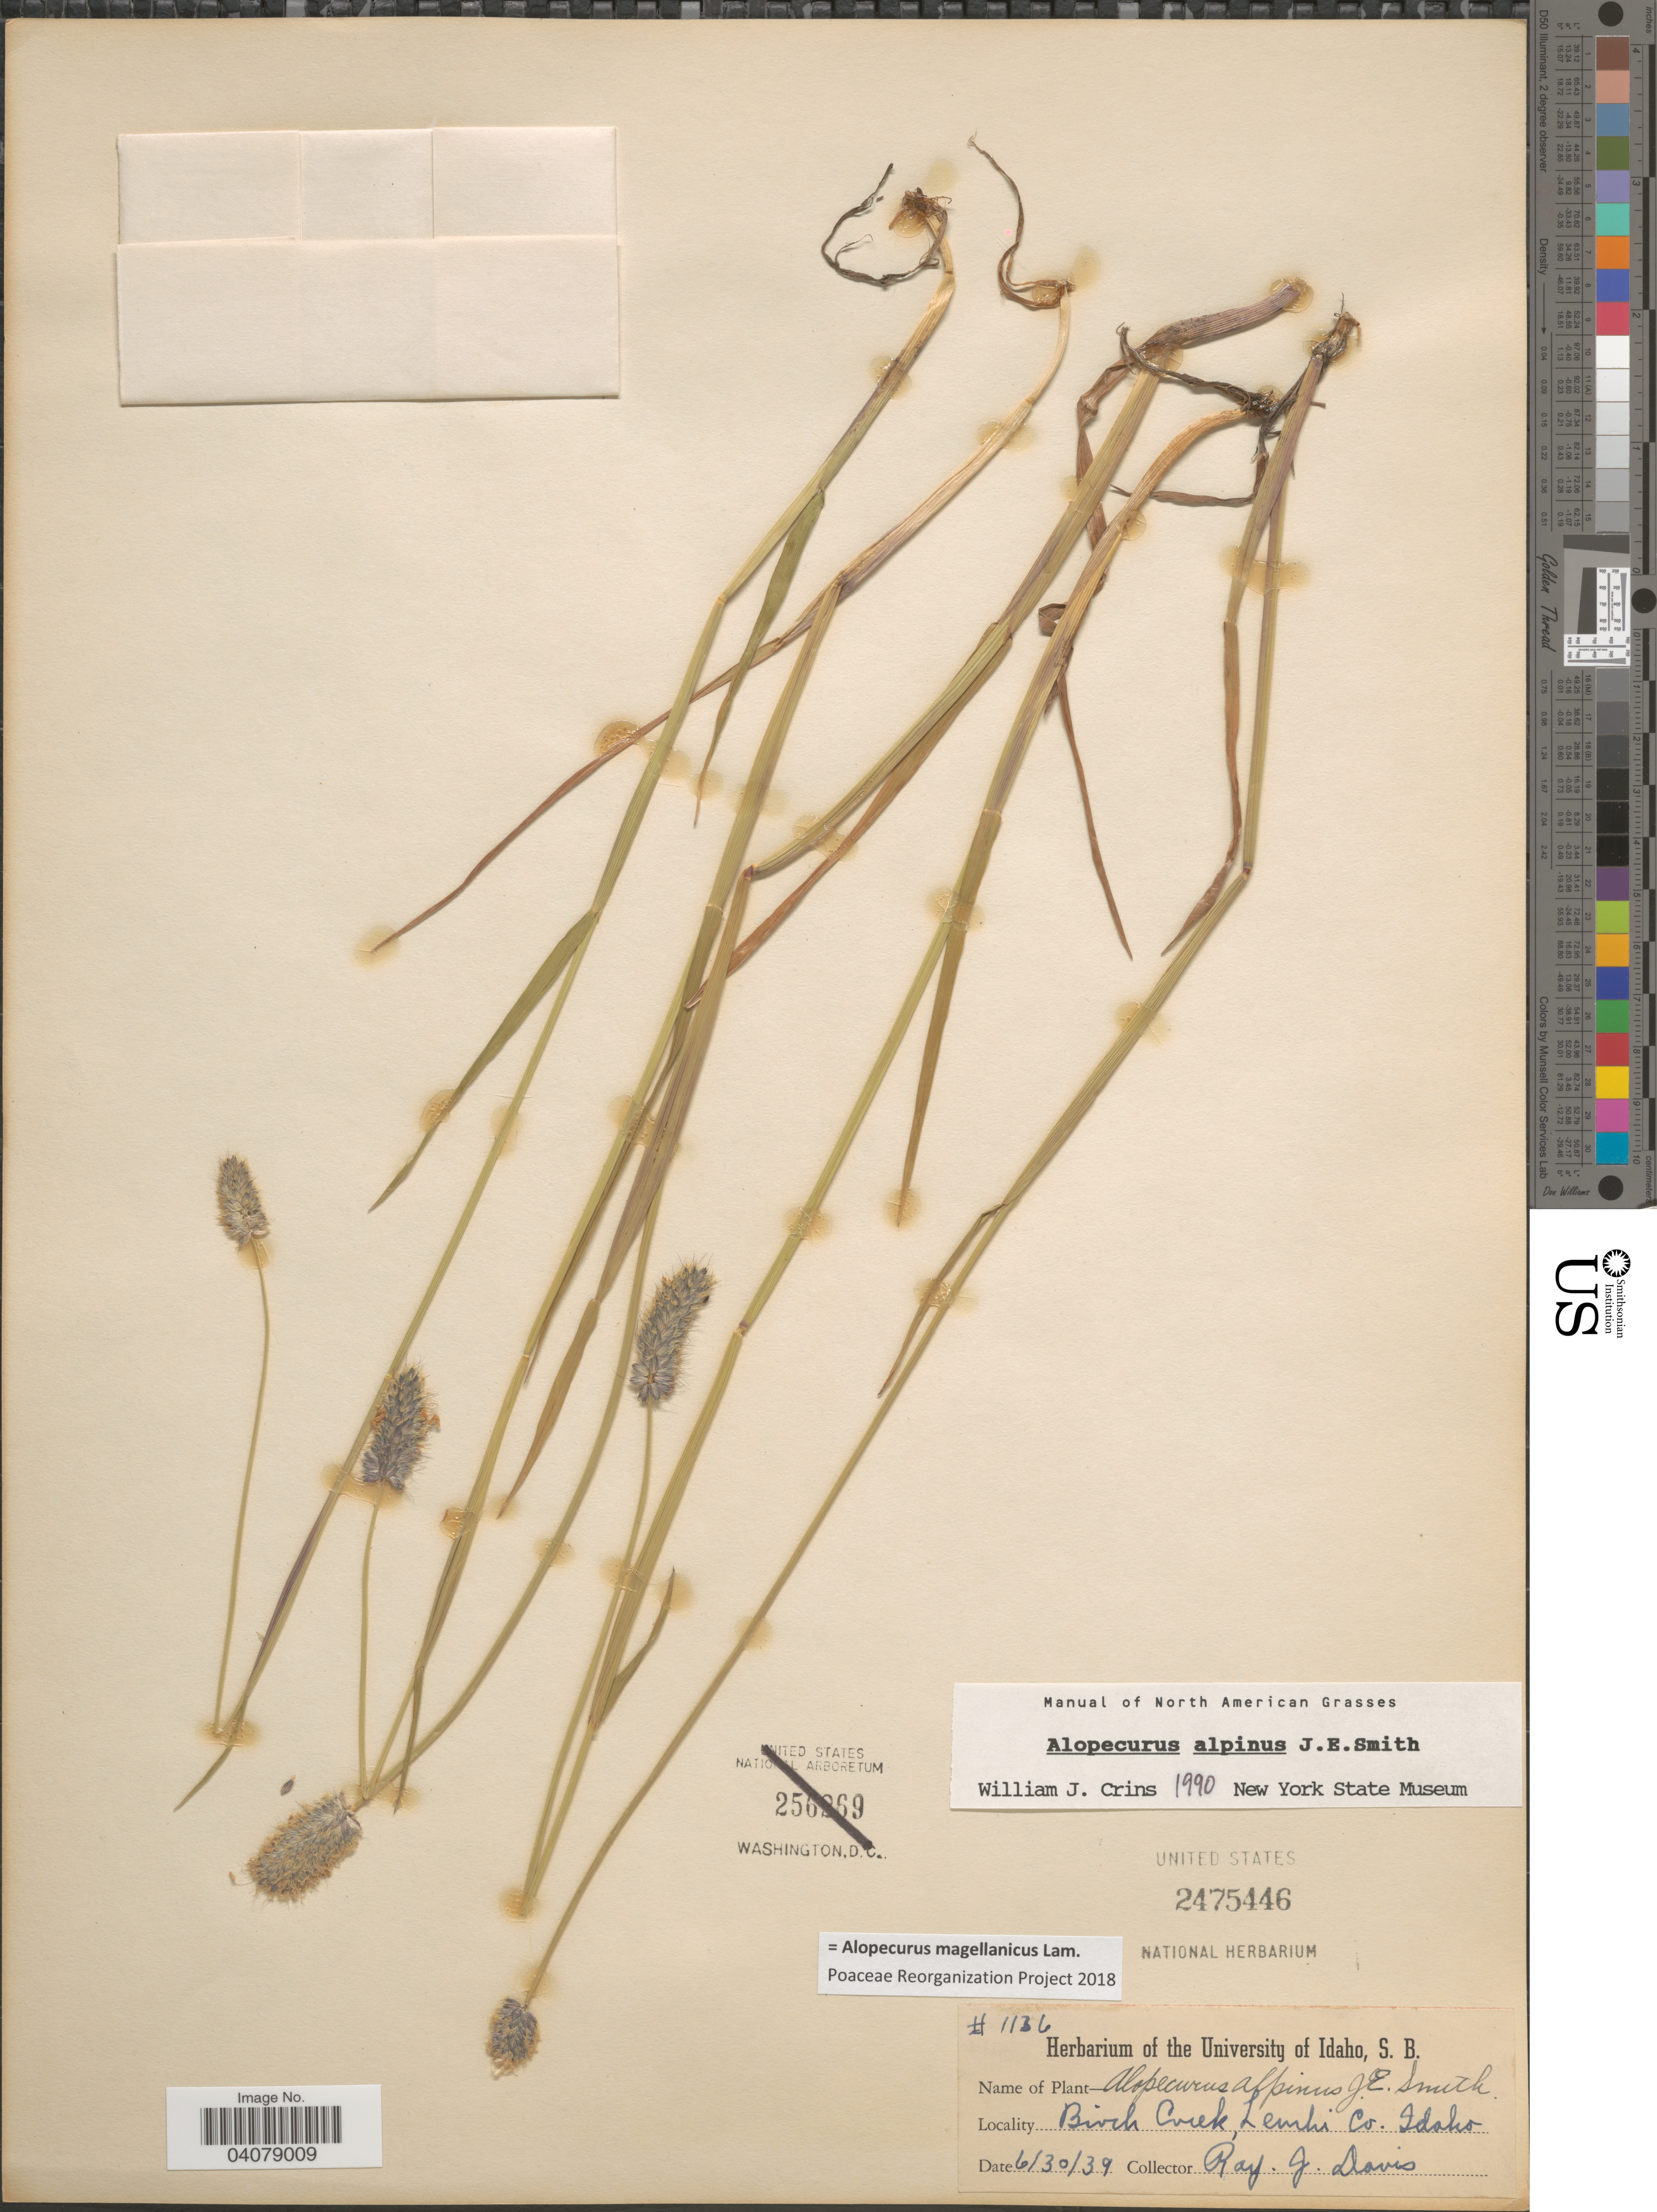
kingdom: Plantae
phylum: Tracheophyta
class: Liliopsida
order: Poales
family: Poaceae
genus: Alopecurus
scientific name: Alopecurus magellanicus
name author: Lam.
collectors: R. Davis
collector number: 1136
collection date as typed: Transcribed d/m/y: 30/6/39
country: United States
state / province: Idaho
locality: Birch Creek, Lemhi Co.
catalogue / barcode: US 2475446